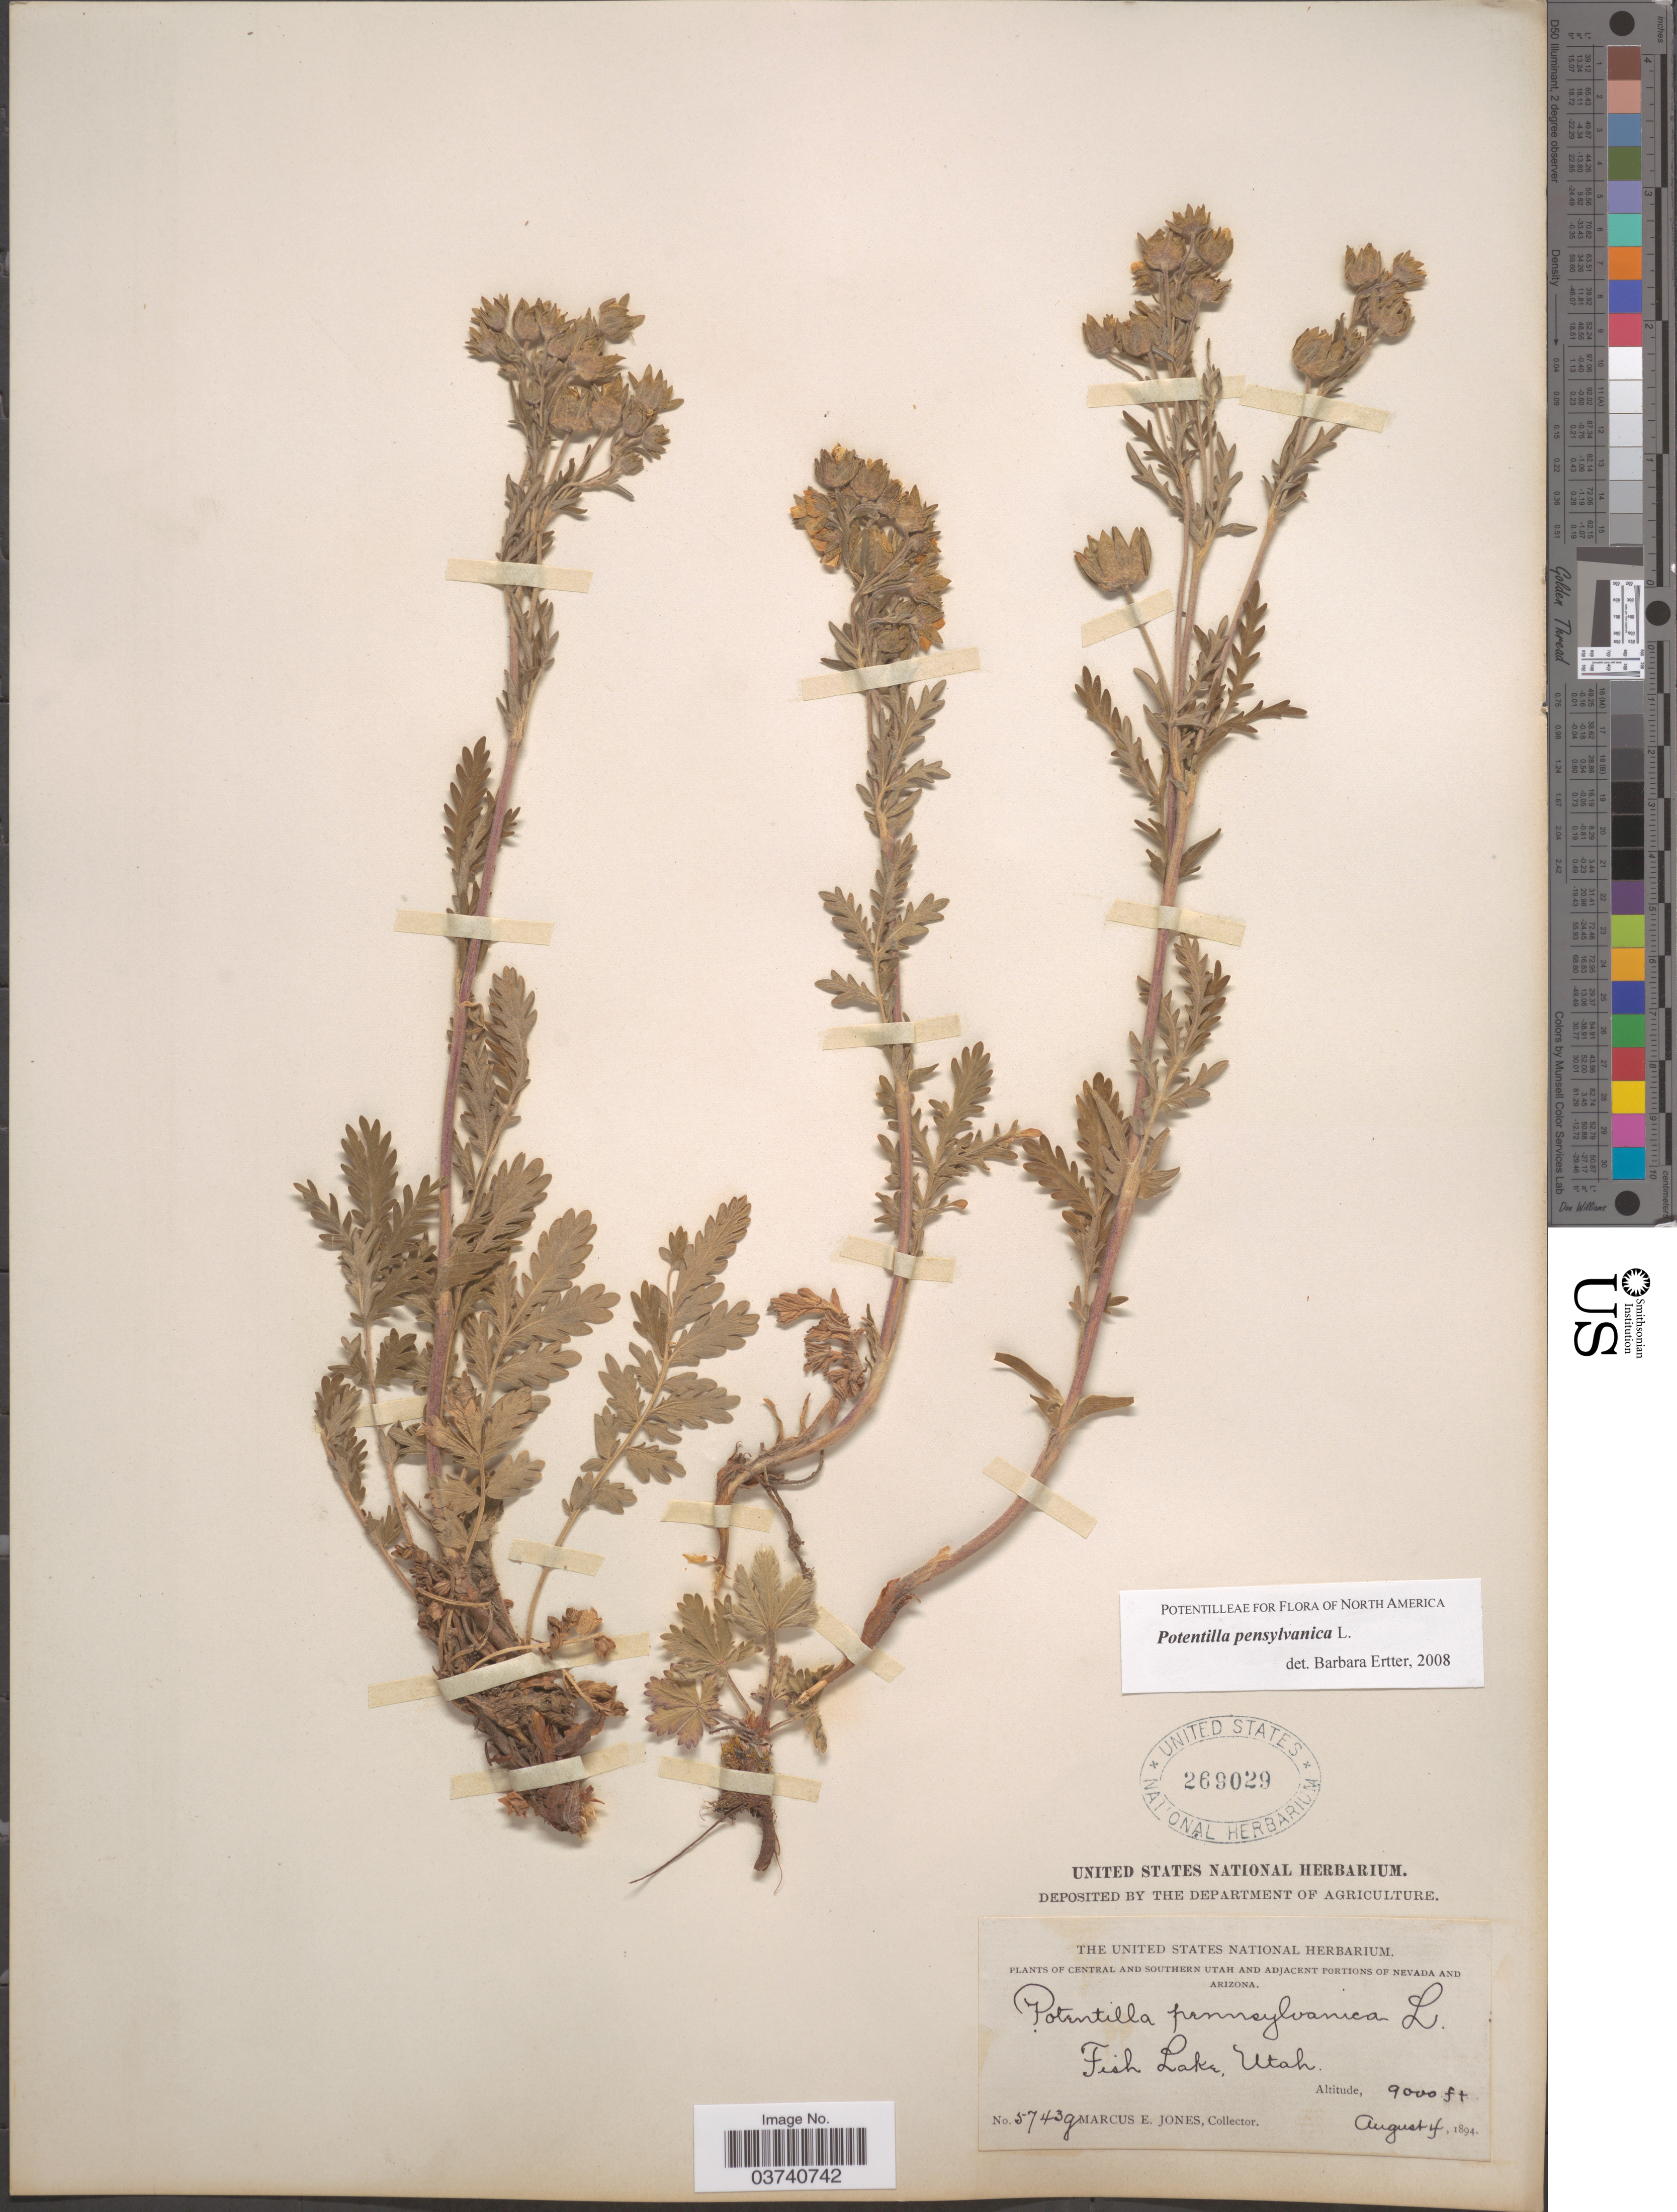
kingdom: Plantae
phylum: Tracheophyta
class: Magnoliopsida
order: Rosales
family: Rosaceae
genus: Potentilla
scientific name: Potentilla pensylvanica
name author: L.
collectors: M. E. Jones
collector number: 5743g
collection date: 1894-08-04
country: United States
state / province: Utah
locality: Central and Southern Utah. Fish Lake.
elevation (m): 2743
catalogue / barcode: US 269029